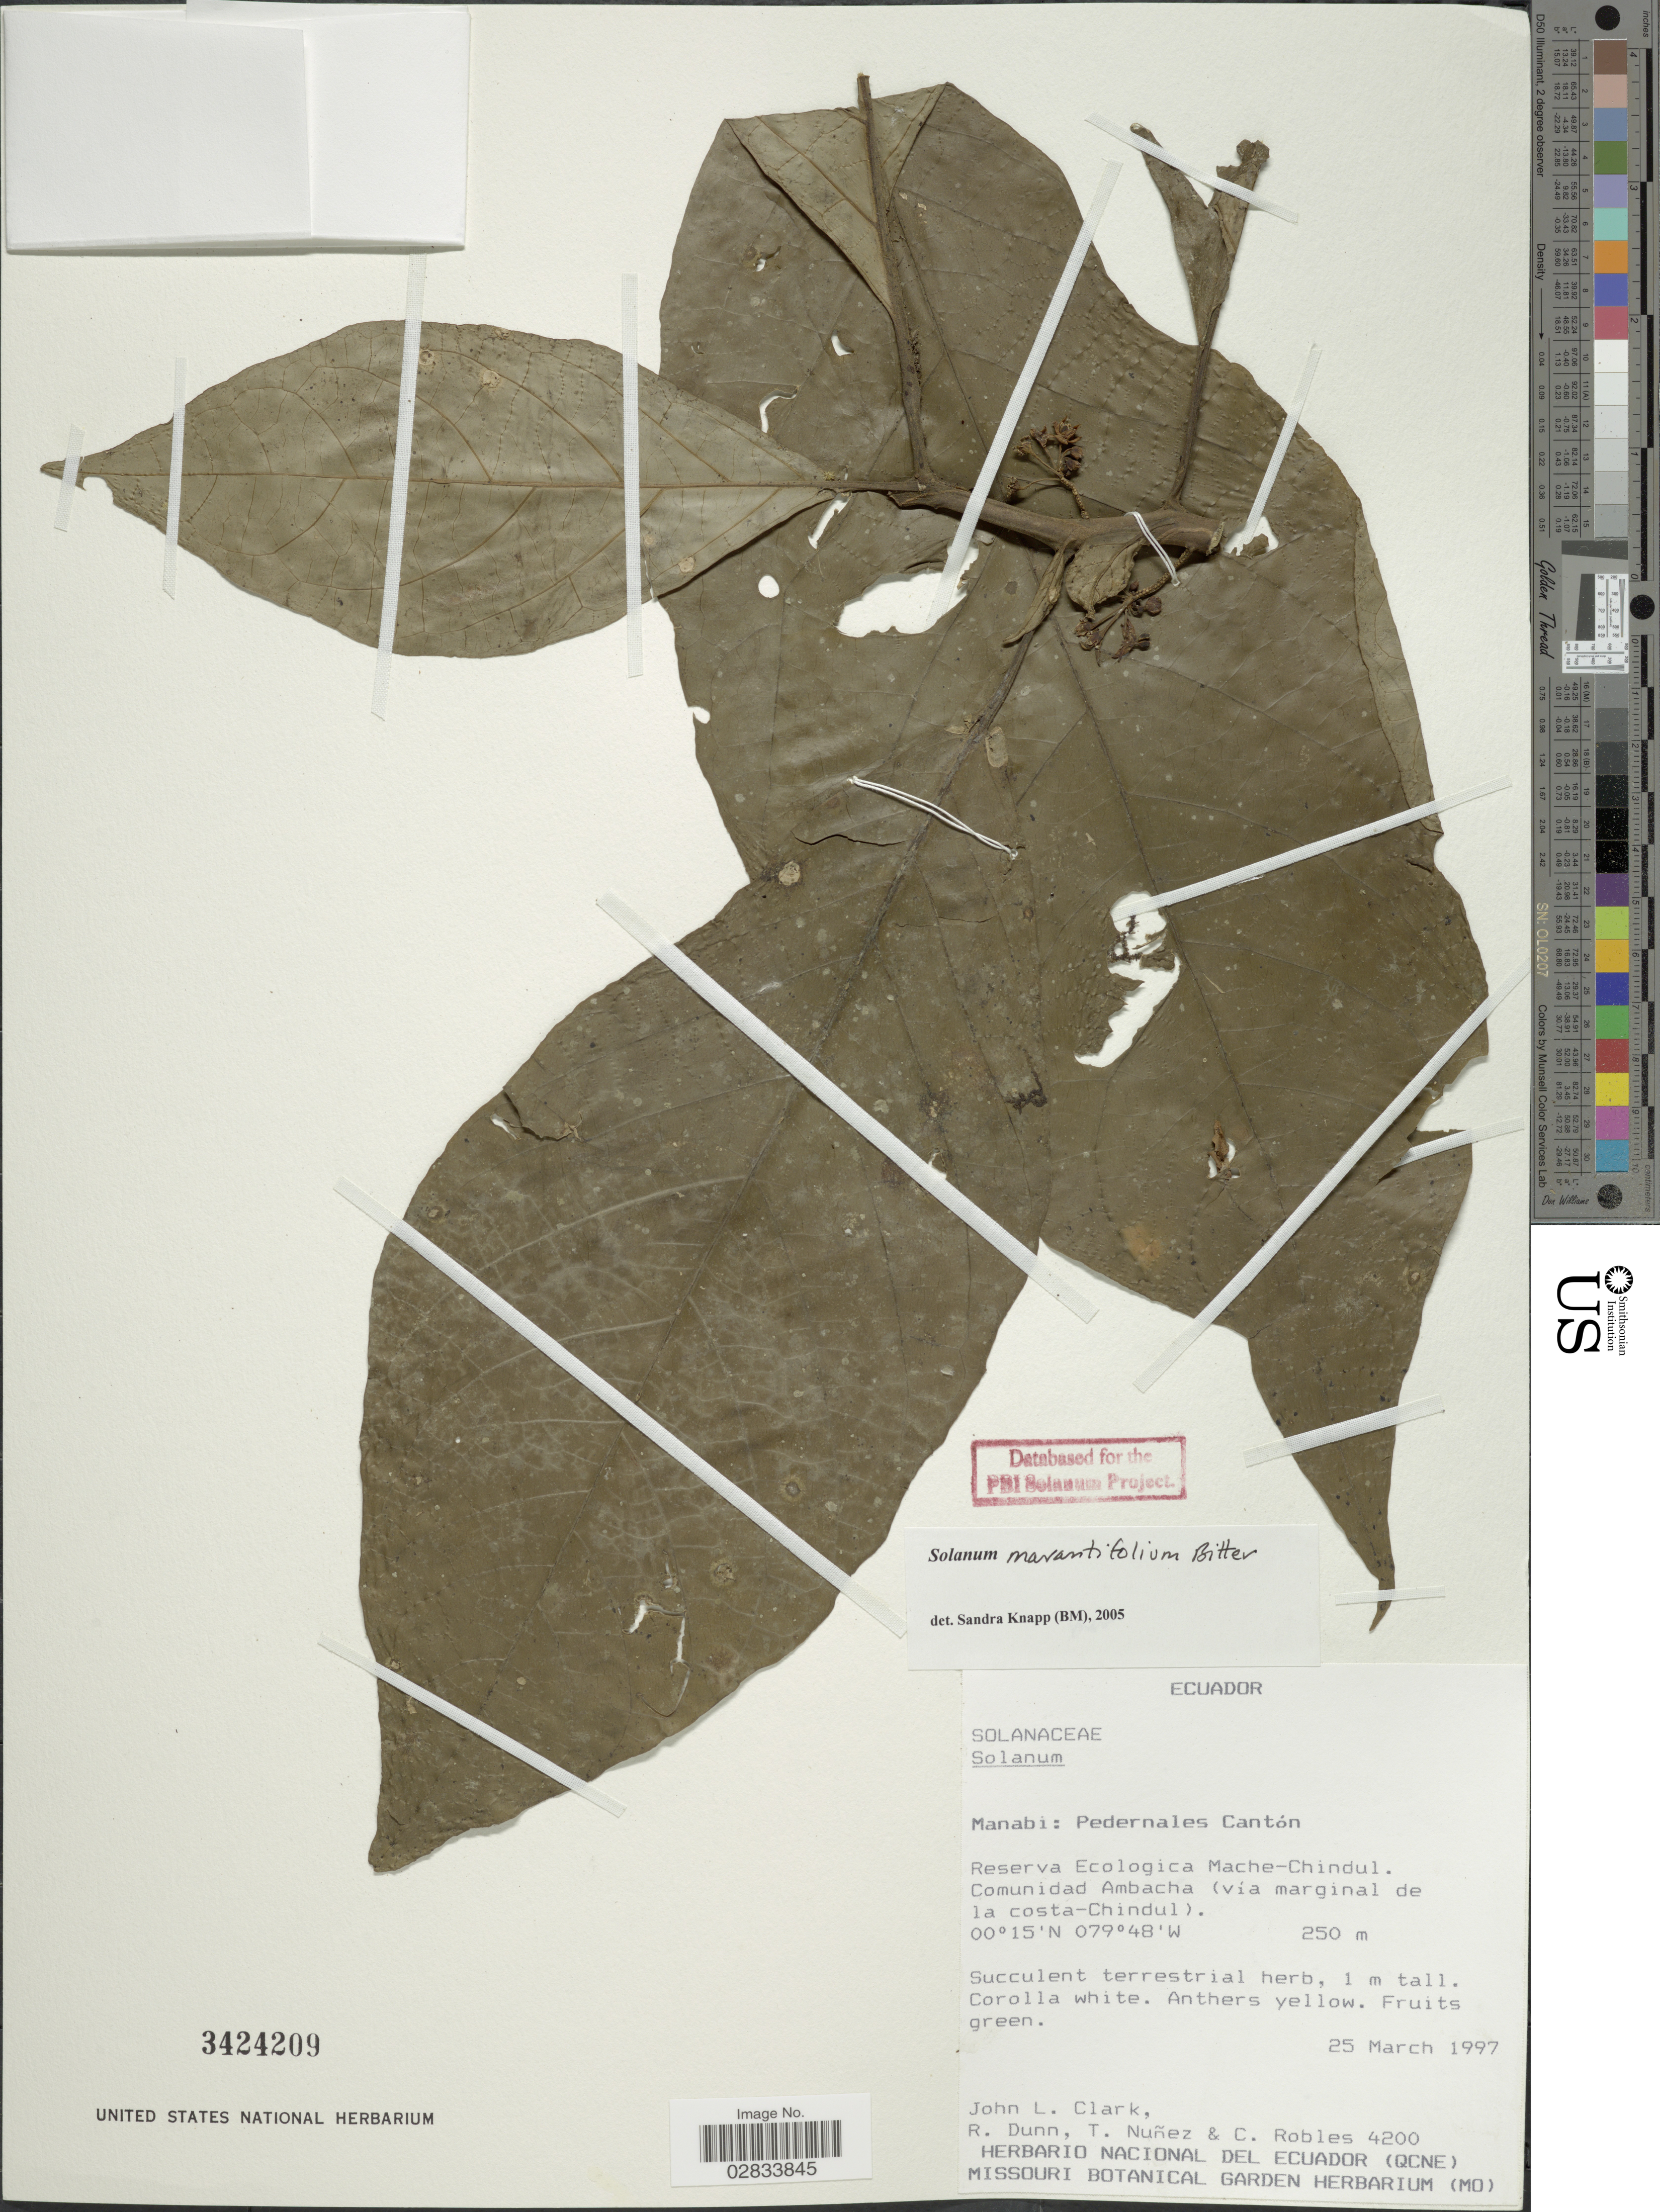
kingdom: Plantae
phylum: Tracheophyta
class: Magnoliopsida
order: Solanales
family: Solanaceae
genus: Solanum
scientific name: Solanum marantifolium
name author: Bitter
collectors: J. L. Clark, R. Dunn, T. Núñez & C. Robles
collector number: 4200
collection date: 1997-03-25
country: Ecuador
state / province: Manabí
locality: Manabi: Pedernales Cantón, Reserva Ecologica Mache-Chindul, Comunidad Ambacha (vía marginal de la costa-Chindul).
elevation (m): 250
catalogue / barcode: US 3424209